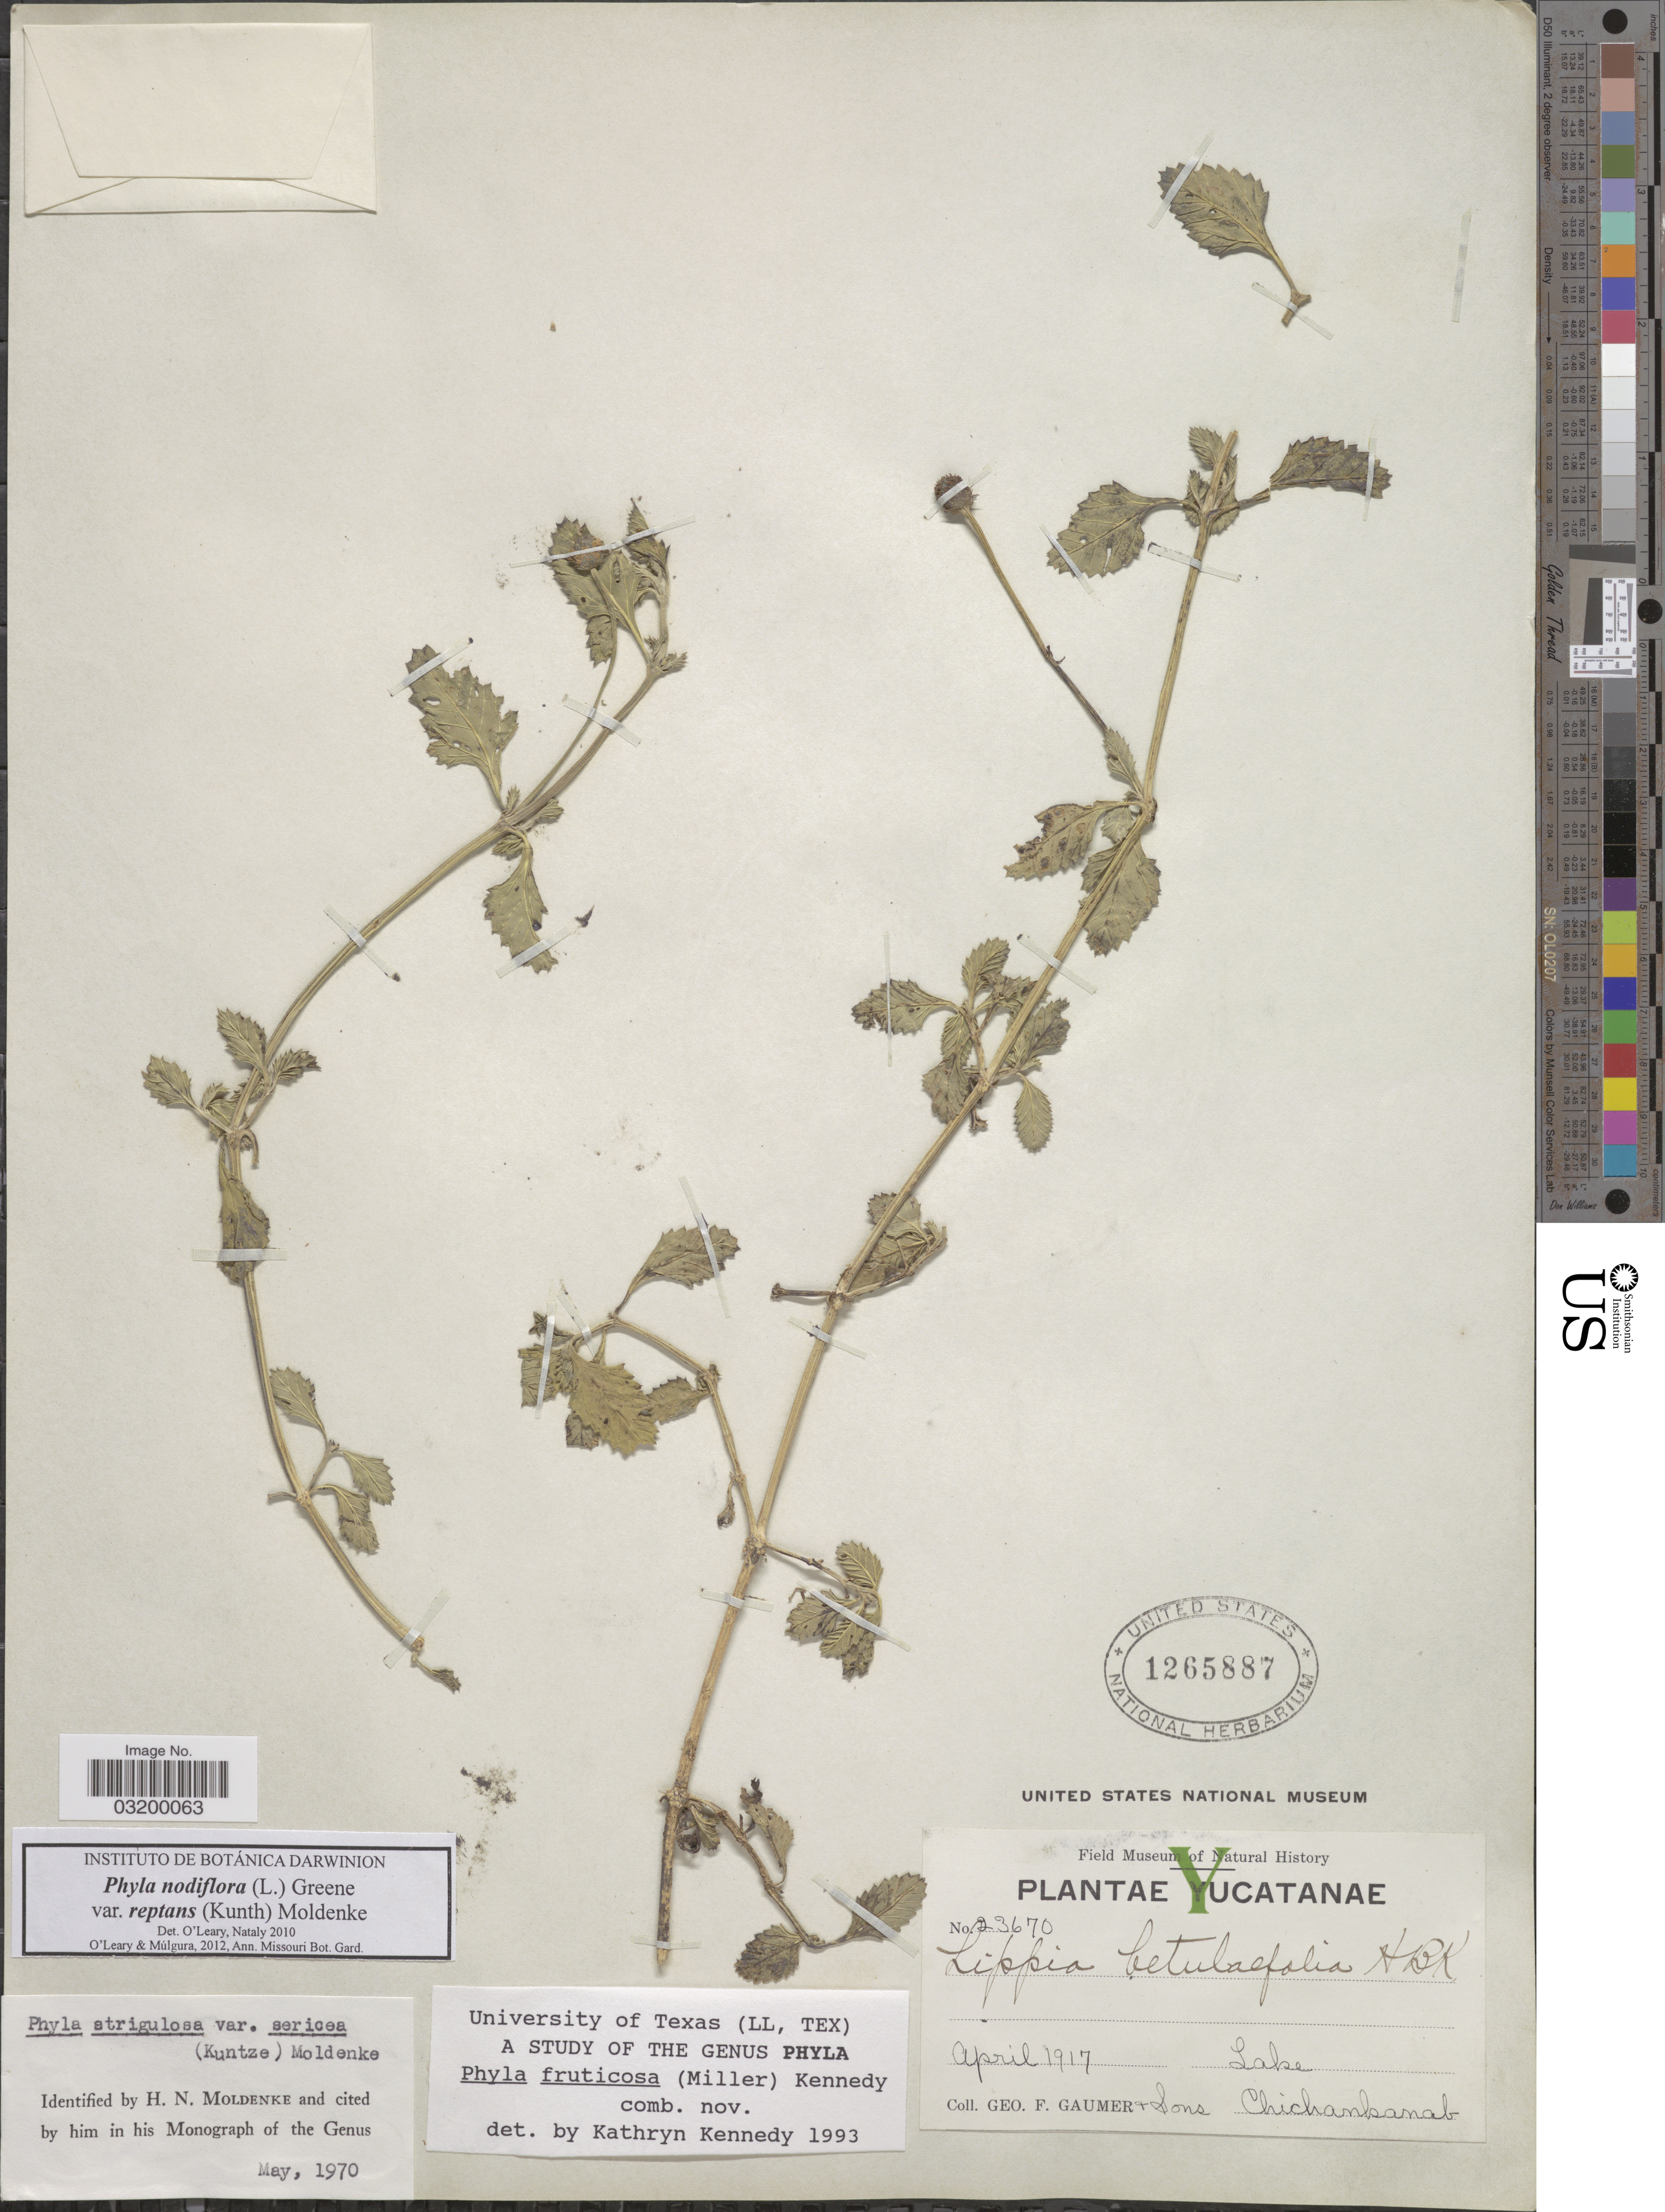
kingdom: Plantae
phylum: Tracheophyta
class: Magnoliopsida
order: Lamiales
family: Verbenaceae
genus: Phyla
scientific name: Phyla nodiflora var. reptans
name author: (Kunth) Moldenke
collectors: G. F. Gaumer & Sons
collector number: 23670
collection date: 1917-04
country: Mexico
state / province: Yucatán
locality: Lake Chichankanab.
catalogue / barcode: US 1265887